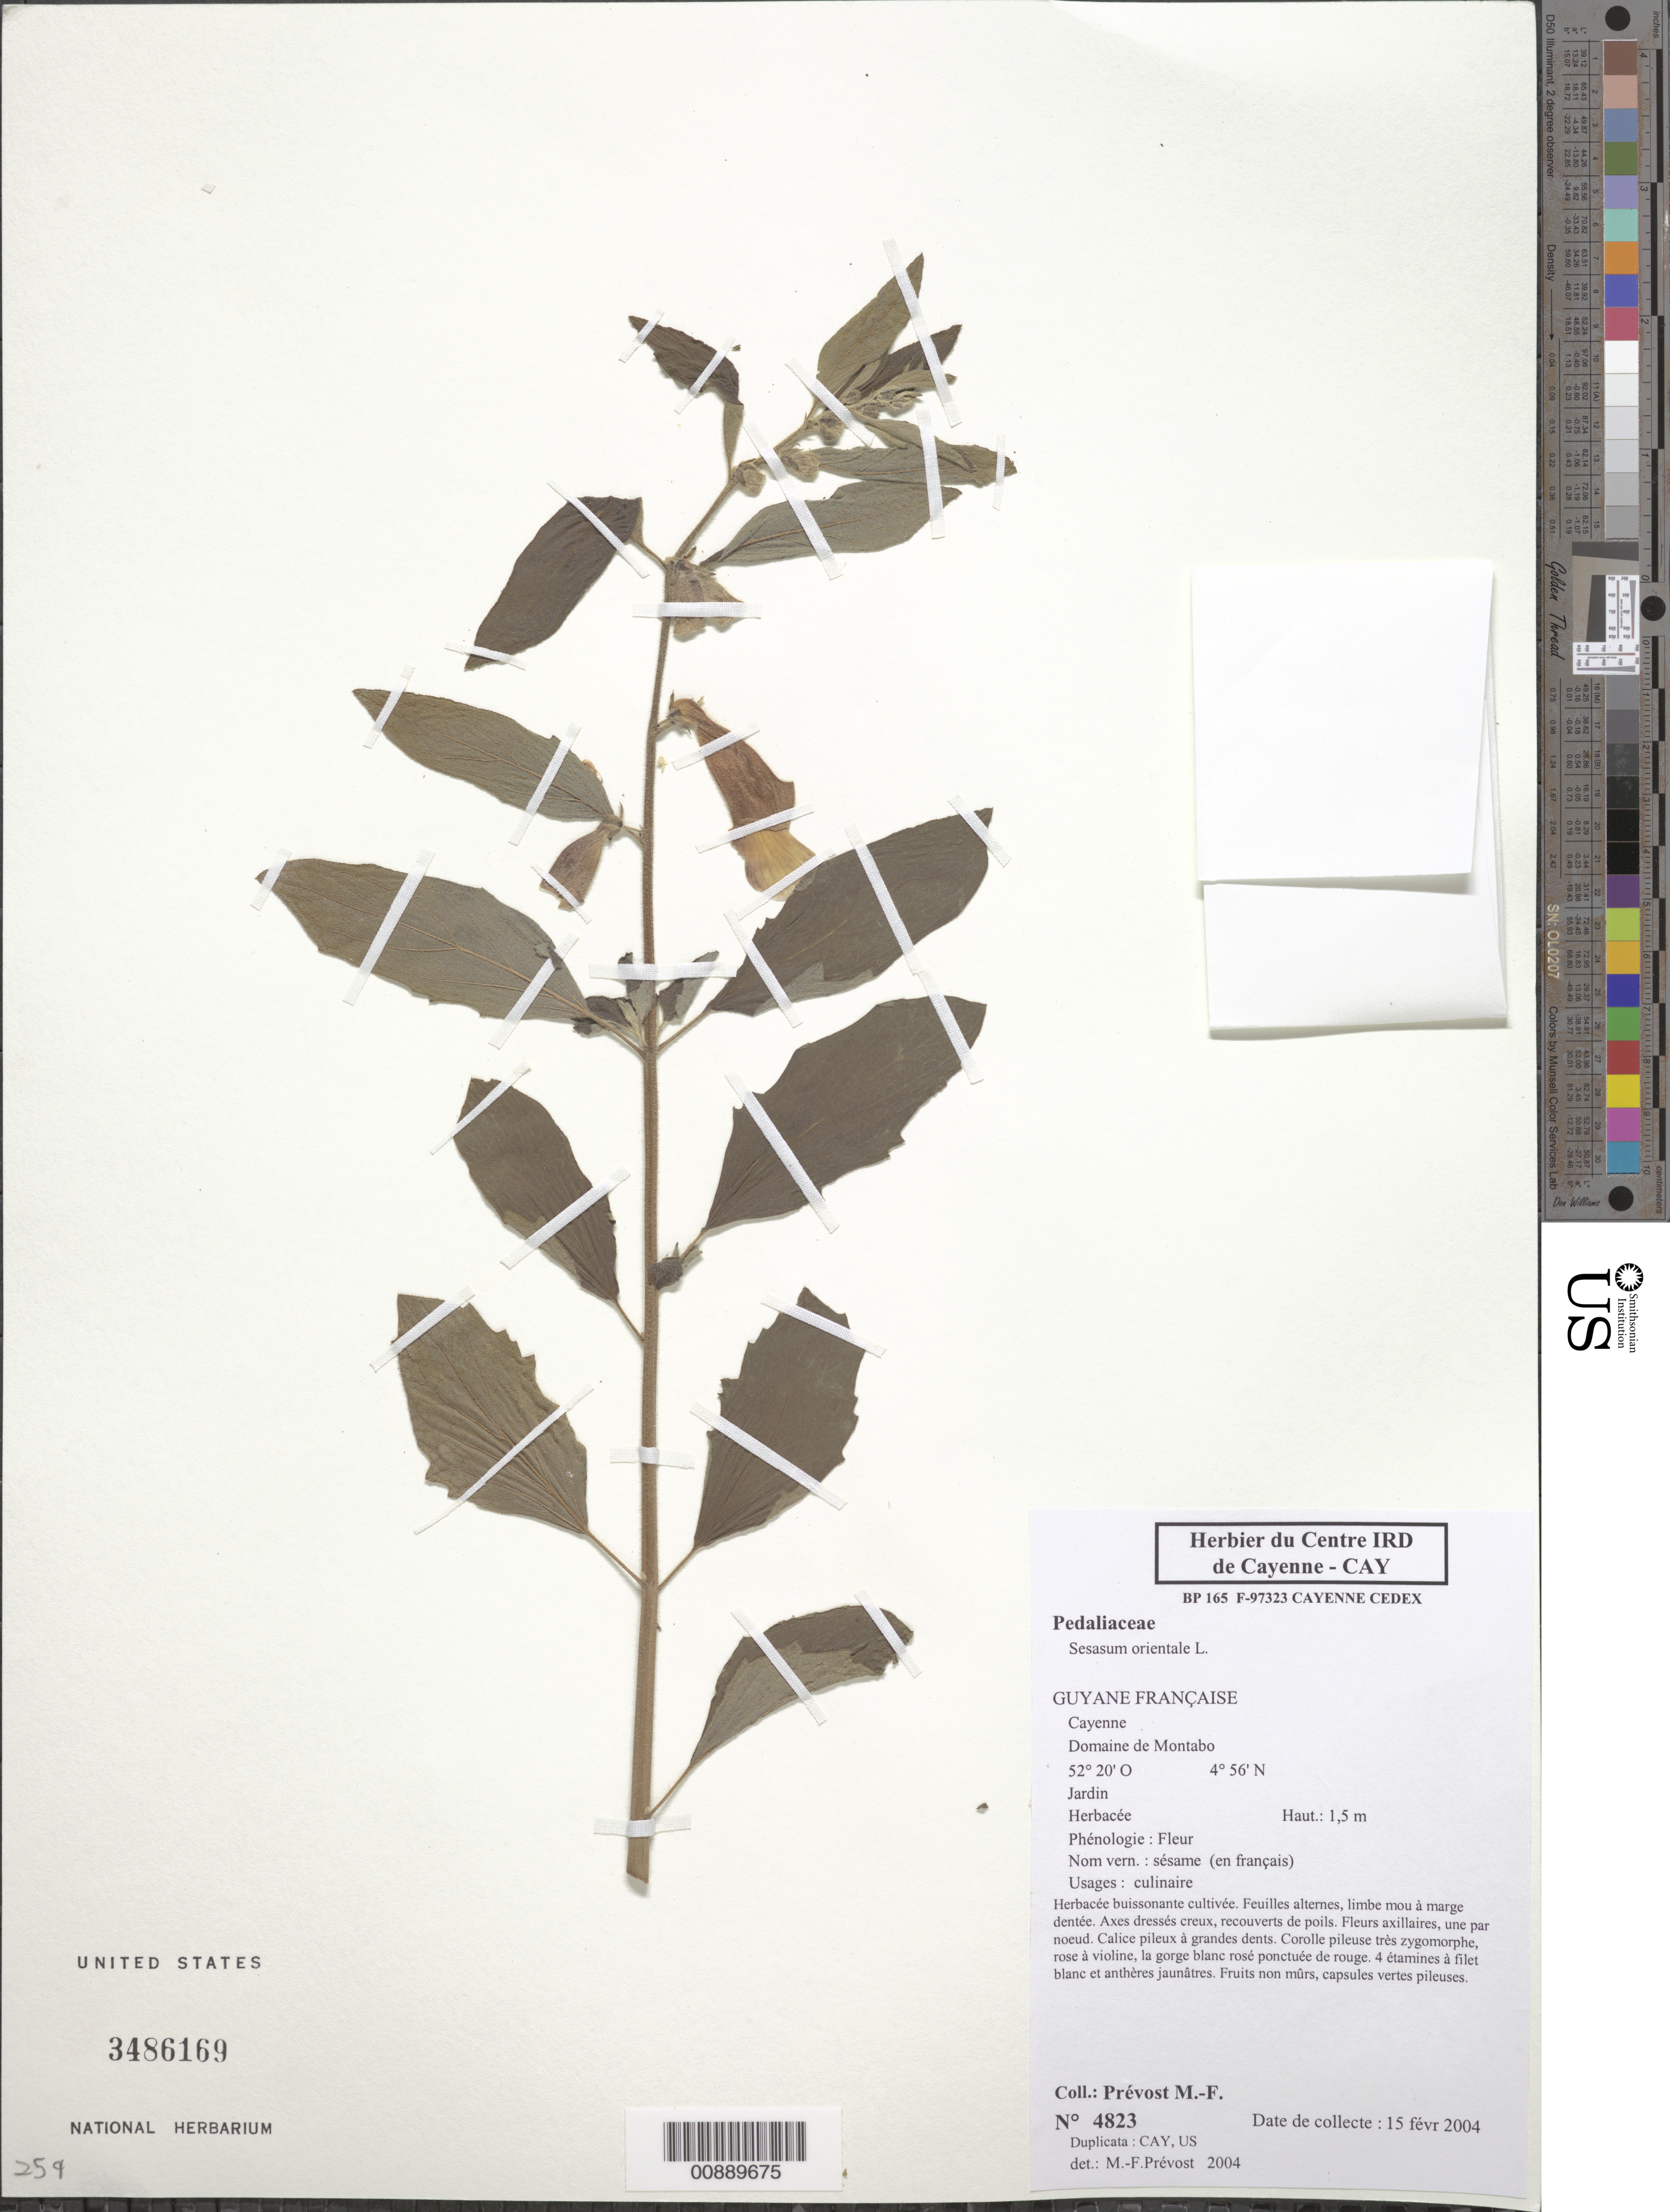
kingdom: Plantae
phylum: Tracheophyta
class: Magnoliopsida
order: Lamiales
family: Pedaliaceae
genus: Sesamum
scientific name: Sesamum orientale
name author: L.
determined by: Prévost, M.-F.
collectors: M.-F. Prévost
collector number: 4823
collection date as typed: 15-Feb-04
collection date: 2004-02-15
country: French Guiana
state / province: Cayenne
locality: Cayenne, Domaine de Montabo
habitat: Jardin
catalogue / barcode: US 3486169